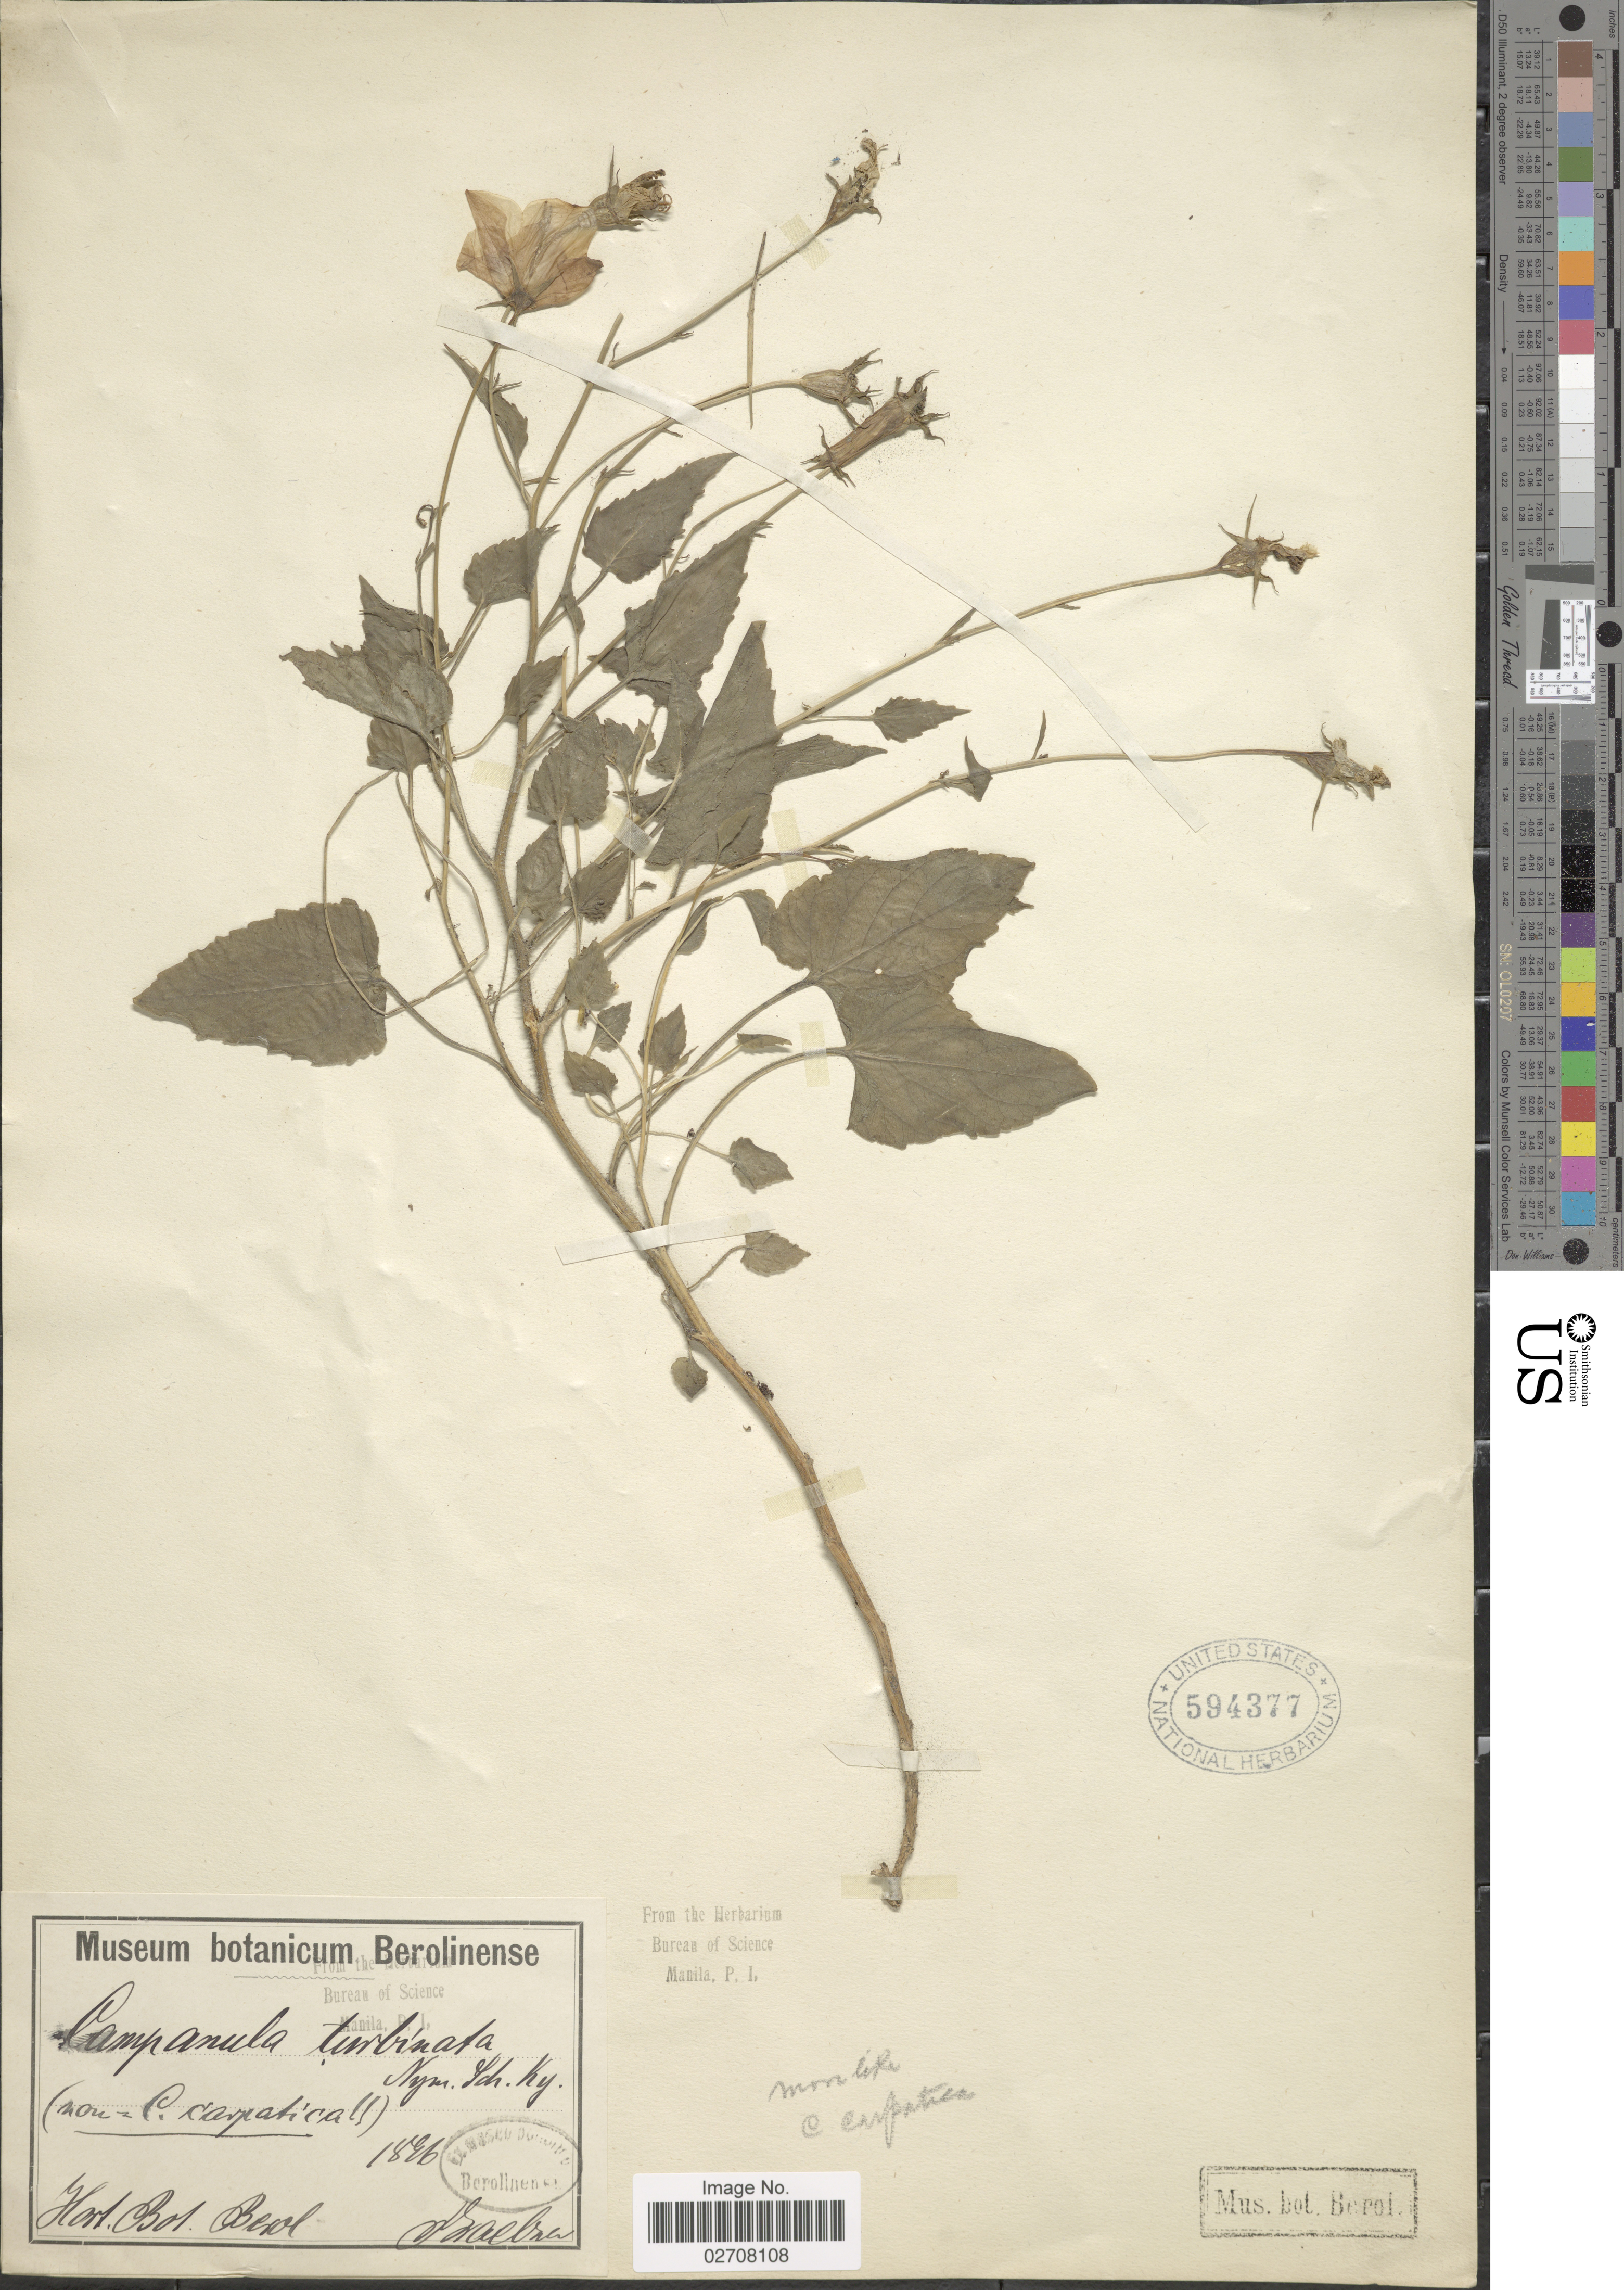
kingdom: Plantae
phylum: Tracheophyta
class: Magnoliopsida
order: Asterales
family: Campanulaceae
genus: Campanula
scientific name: Campanula turbinata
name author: Schott et al.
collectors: Graebner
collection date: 1896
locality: Hort. Bot. Berol.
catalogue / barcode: US 594377